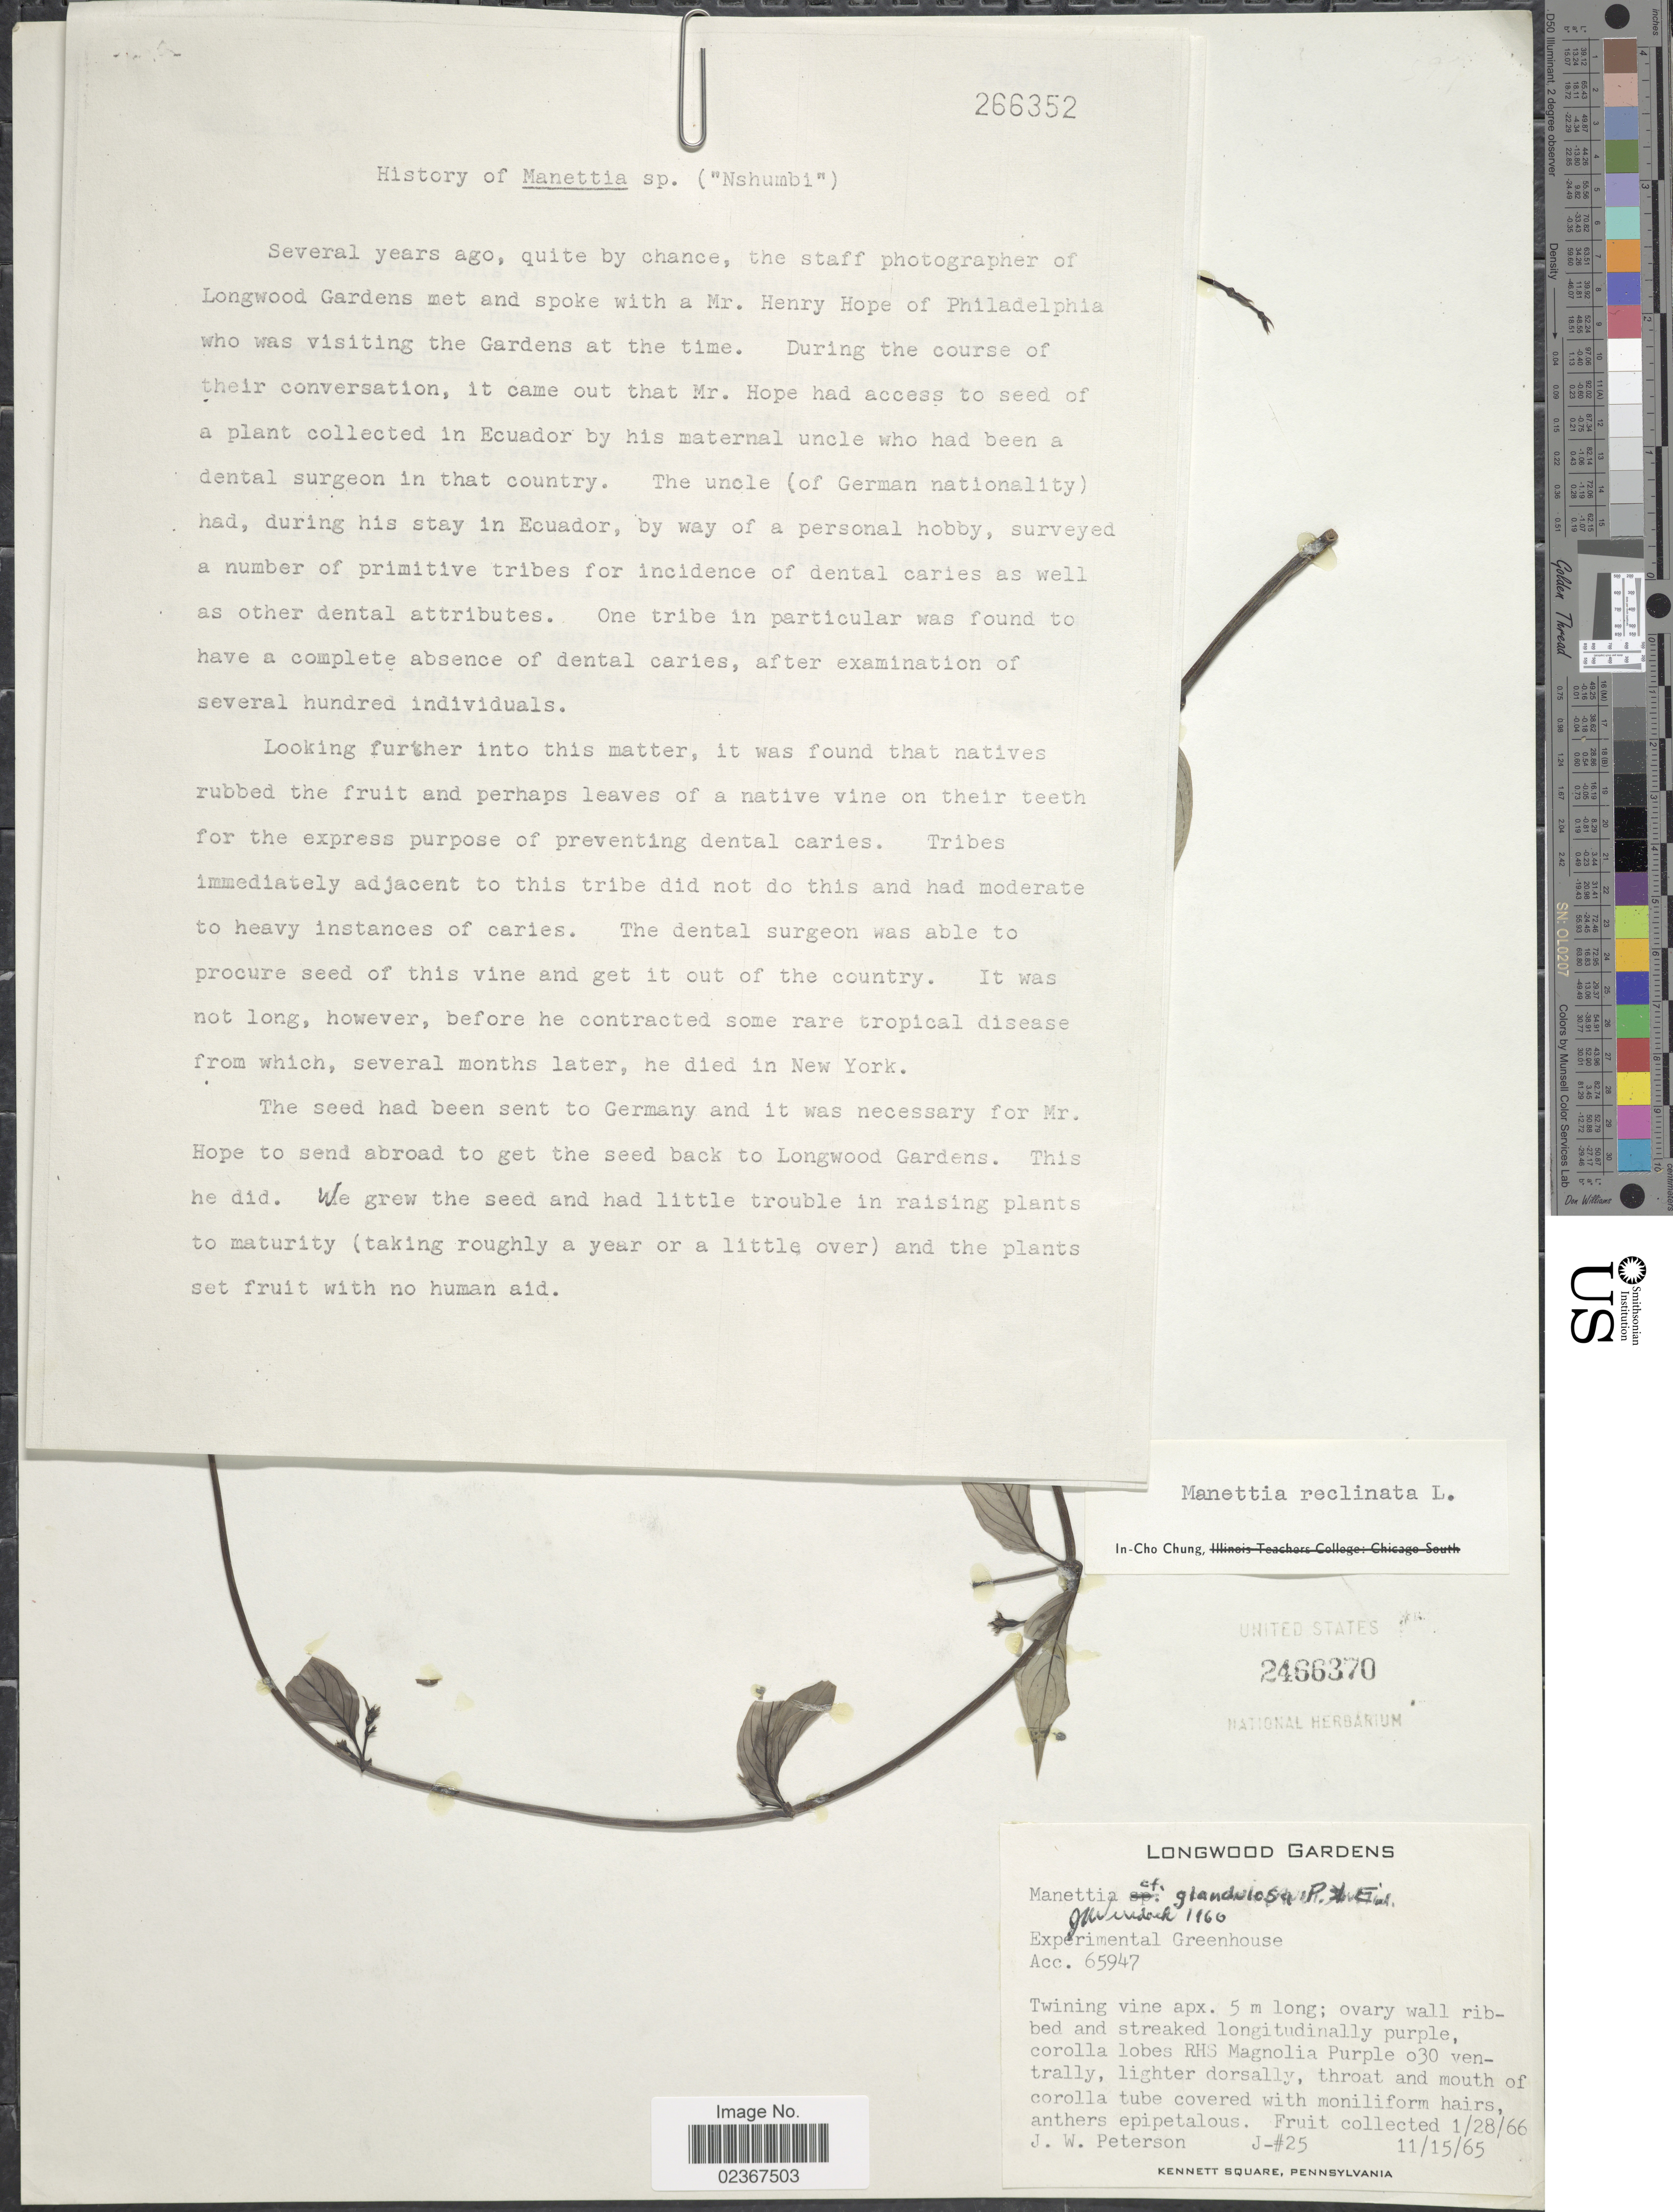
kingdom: Plantae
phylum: Tracheophyta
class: Magnoliopsida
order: Gentianales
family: Rubiaceae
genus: Manettia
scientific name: Manettia reclinata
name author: L.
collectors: J. W. Peterson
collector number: J-25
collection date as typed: Transcribed d/m/y: 15/11/65 to 8/1/66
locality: Experimental Greenhouse, Longwood Gardens [unsure placement]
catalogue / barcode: US 2466370